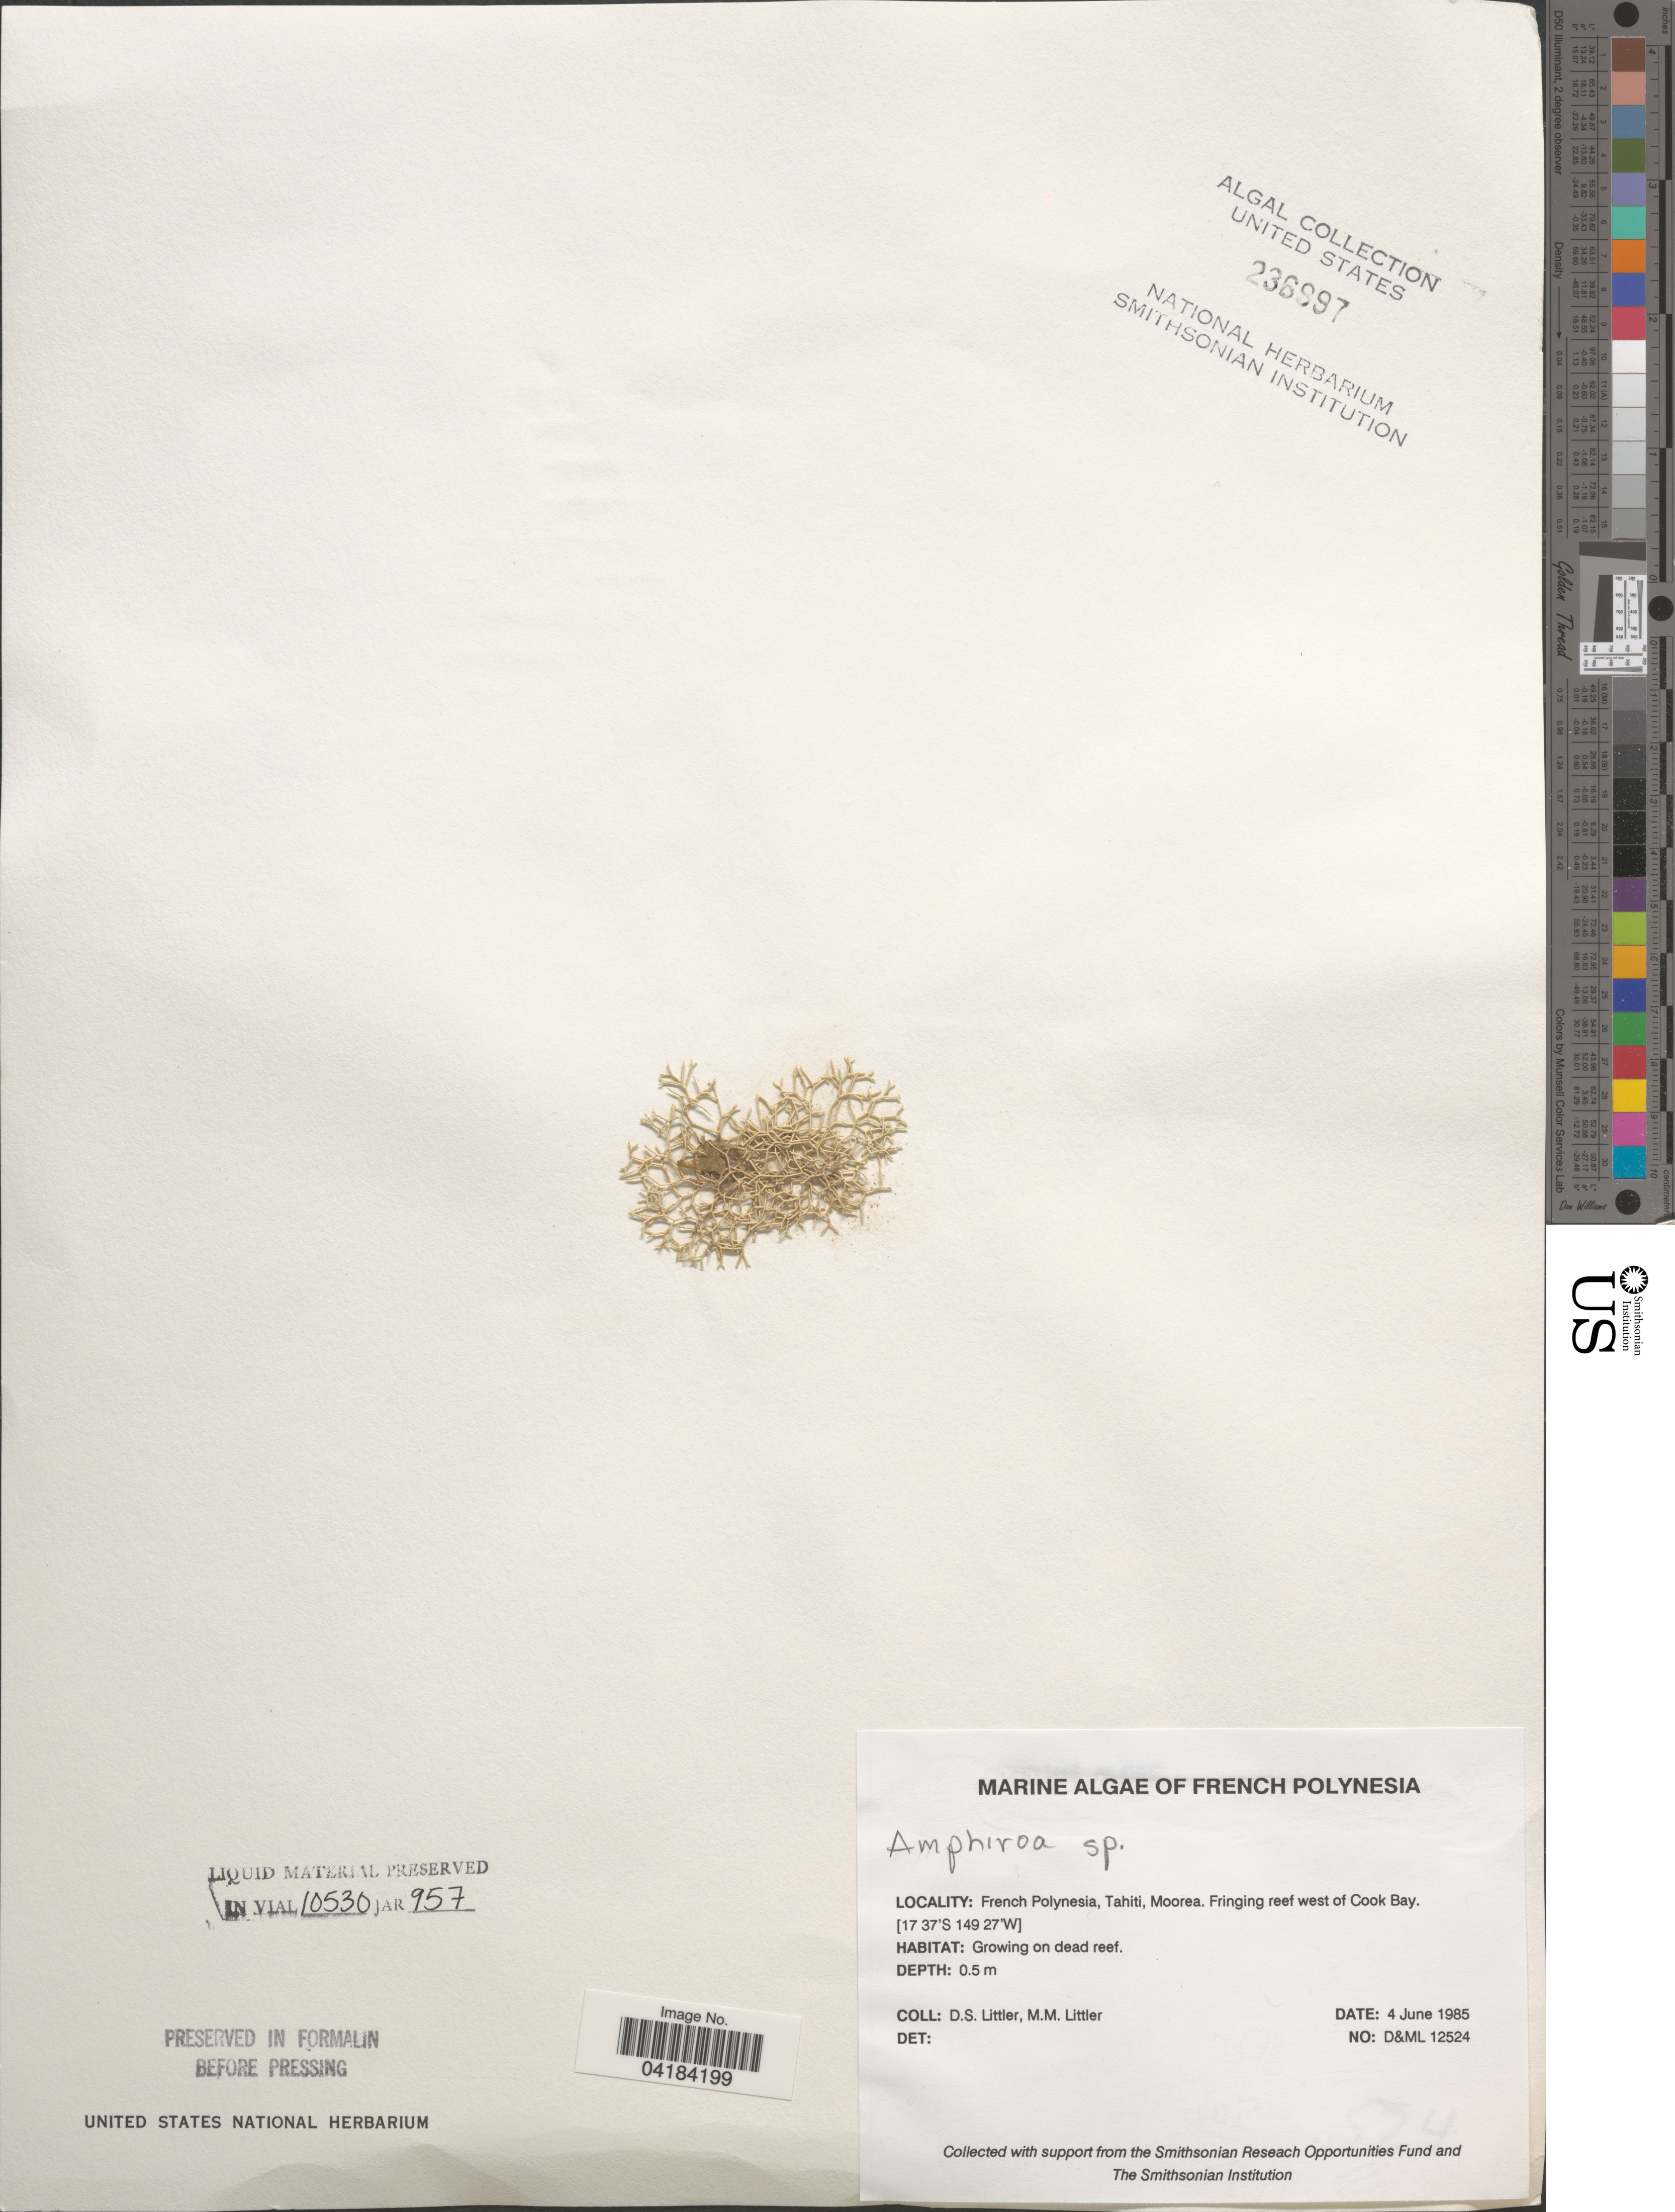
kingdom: Plantae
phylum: Rhodophyta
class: Florideophyceae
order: Corallinales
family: Lithophyllaceae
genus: Amphiroa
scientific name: Amphiroa sp.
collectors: D. S. Littler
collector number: D&ML12524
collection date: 1985-06-04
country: French Polynesia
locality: Tahiti, Moorea, Fringing reef west of Cook Bay.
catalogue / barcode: US 236987